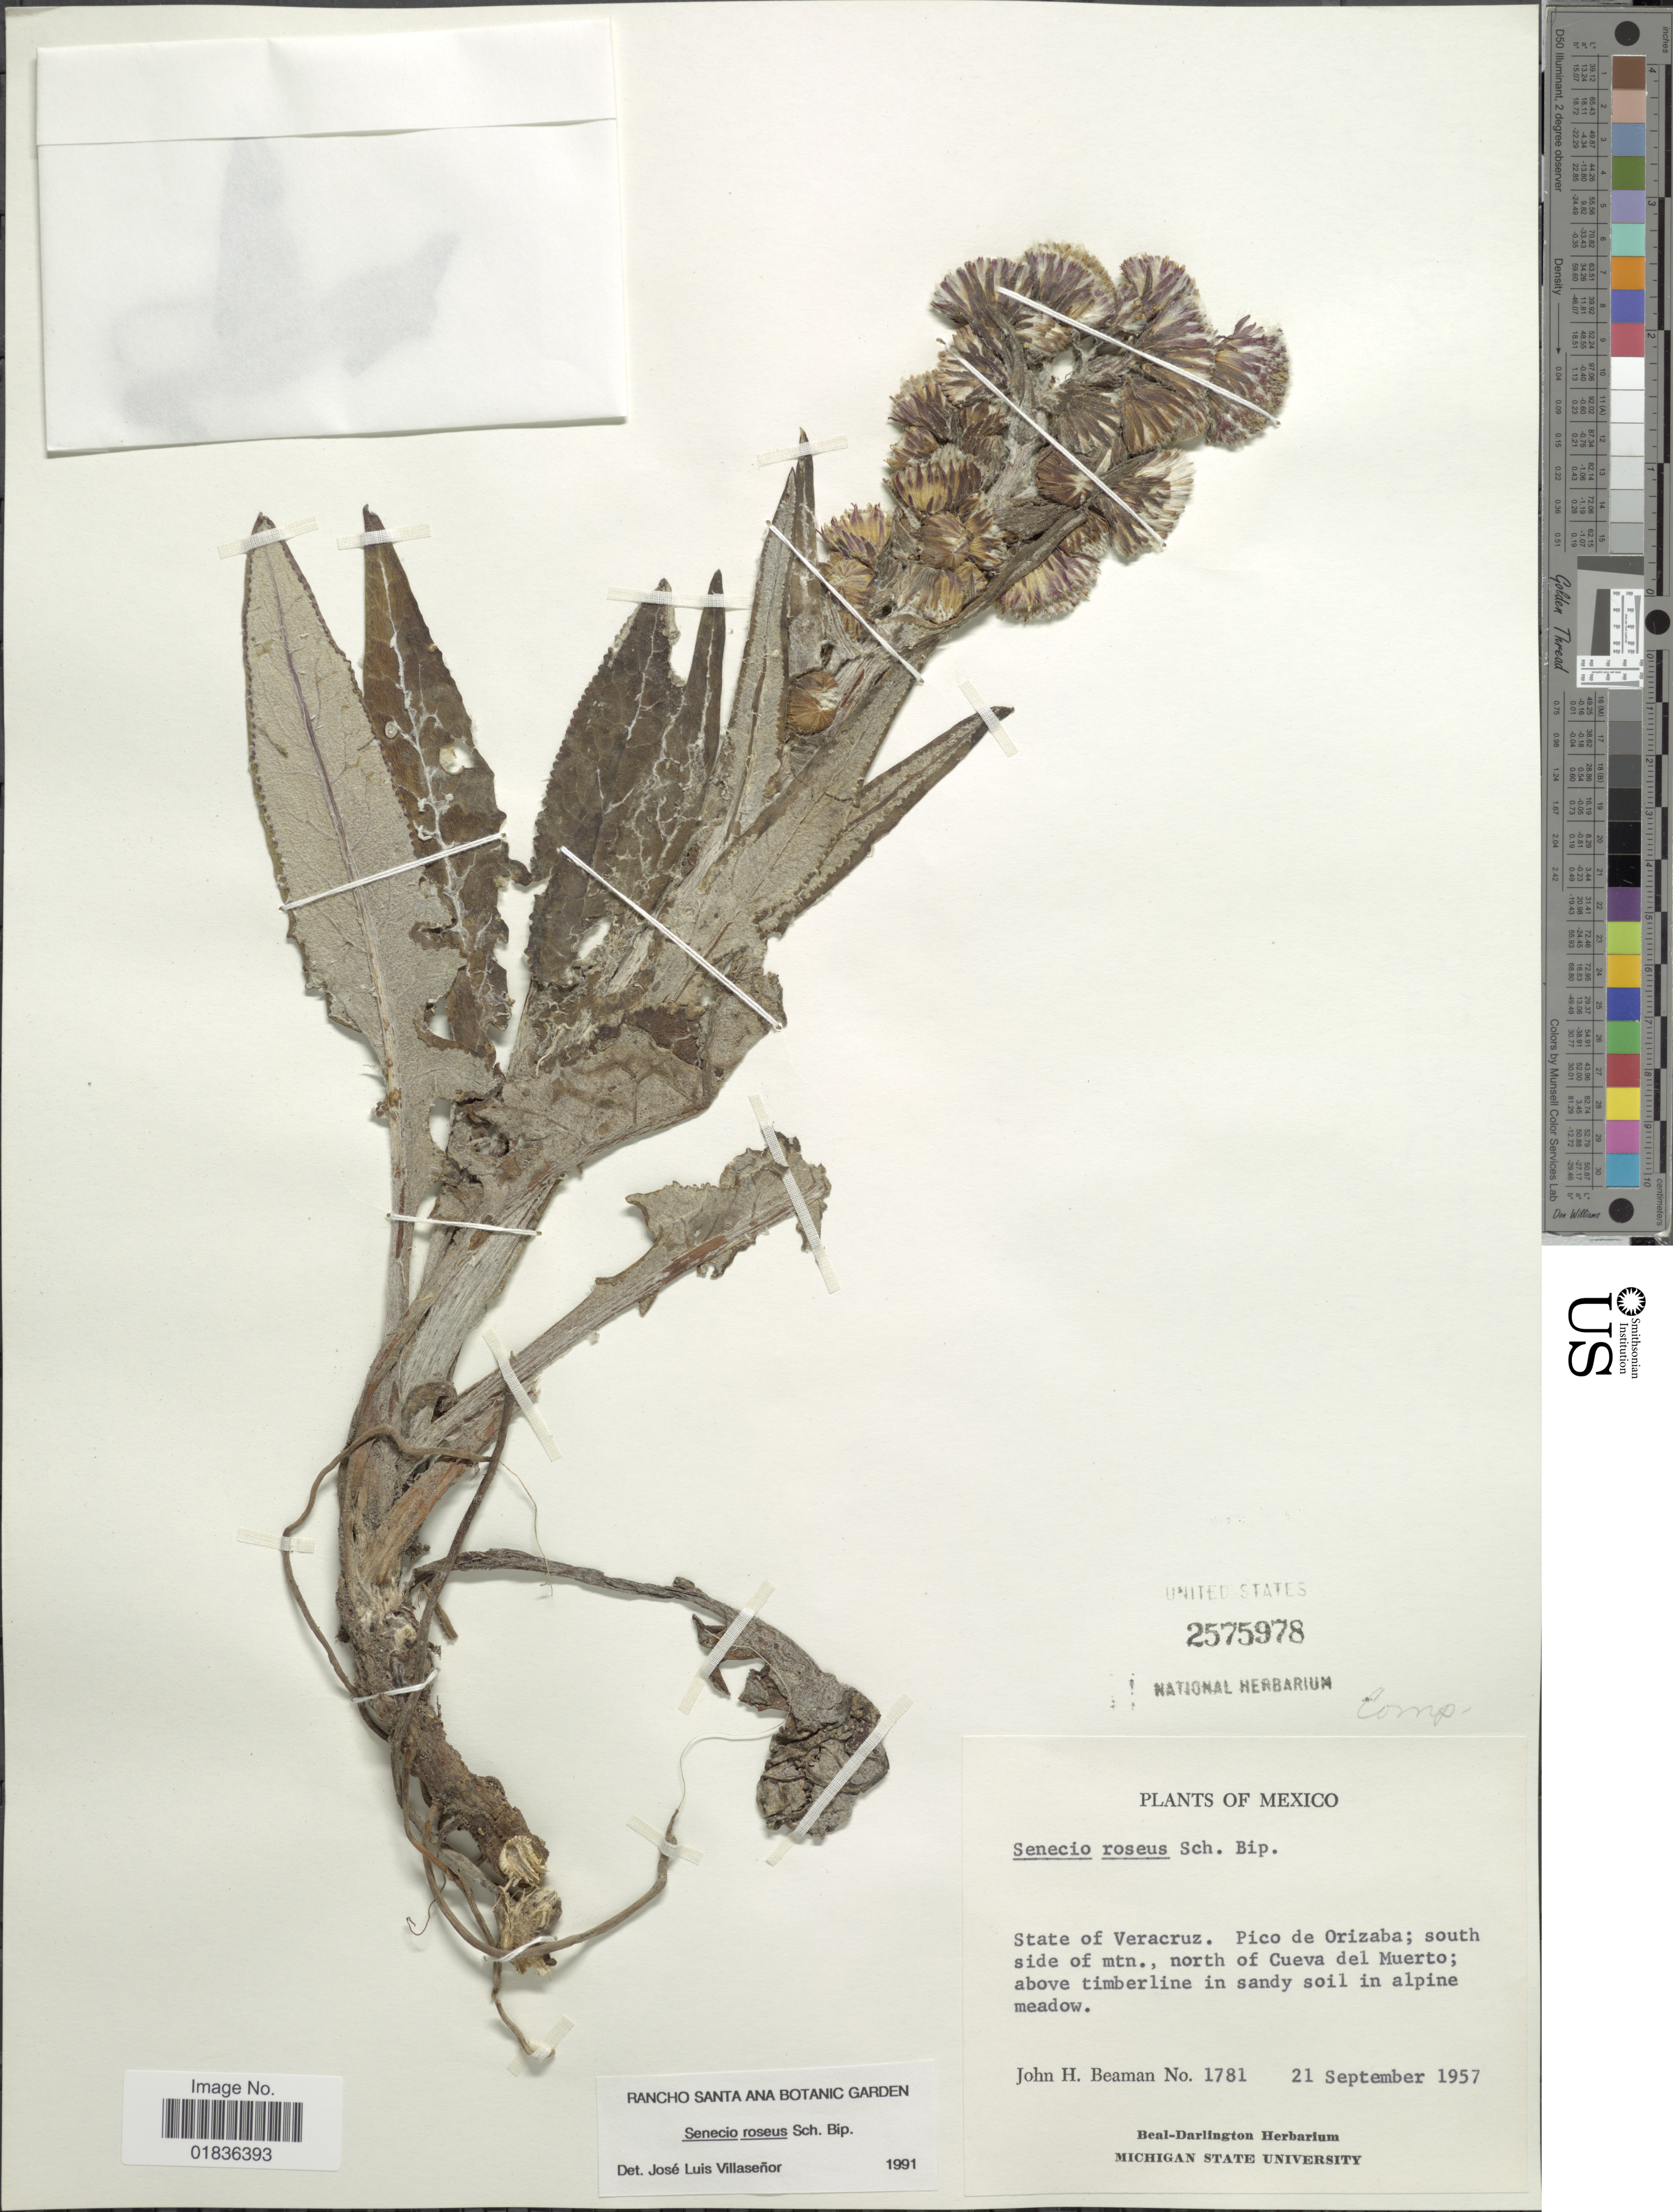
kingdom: Plantae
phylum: Tracheophyta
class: Magnoliopsida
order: Asterales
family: Asteraceae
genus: Senecio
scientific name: Senecio roseus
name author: Sch. Bip.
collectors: J. H. Beaman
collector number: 1781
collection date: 1957-09-21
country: Mexico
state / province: Veracruz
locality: Veracruz, Pico de Orizaba; south side of mtn., north of Cueva del Muerto; above timerline in sandy soil.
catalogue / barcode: US 2575978